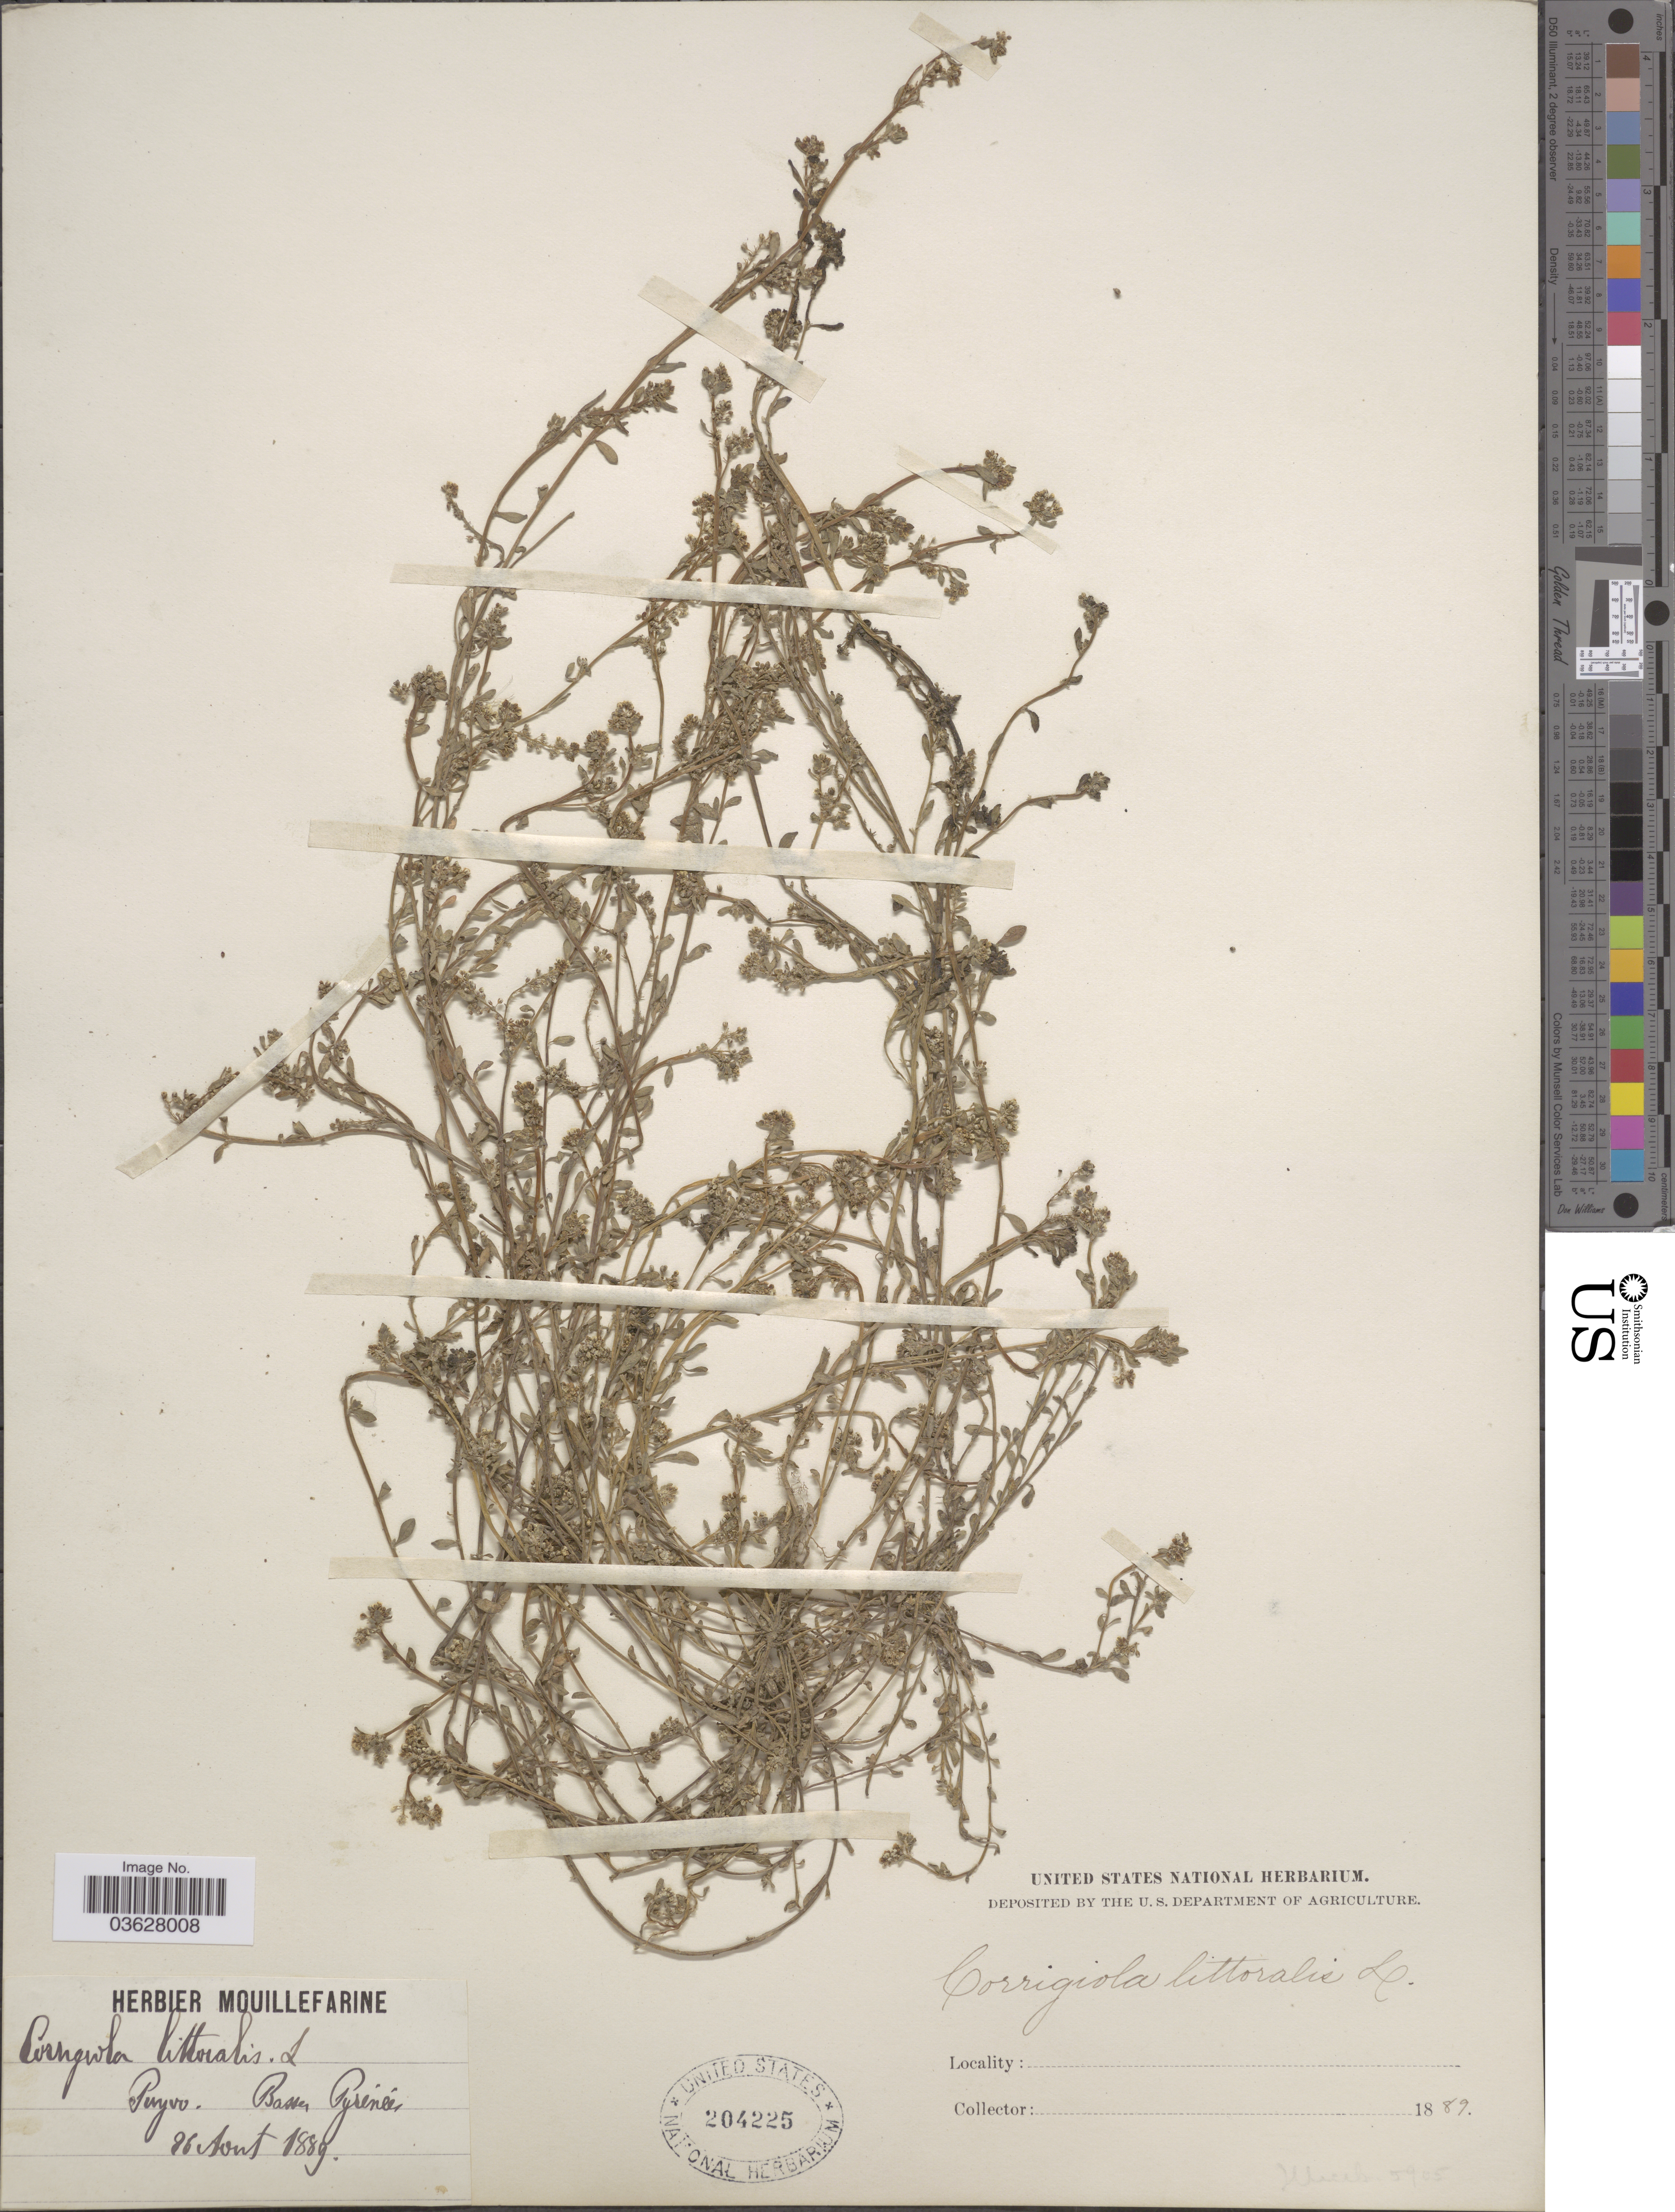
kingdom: Plantae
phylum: Tracheophyta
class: Magnoliopsida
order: Caryophyllales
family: Caryophyllaceae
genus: Corrigiola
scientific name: Corrigiola litoralis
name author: L.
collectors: ex herb. Mouillefarine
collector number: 5905?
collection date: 1889-08-26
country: France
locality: Puyoo. Basses Pyrénées.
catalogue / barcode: US 204225